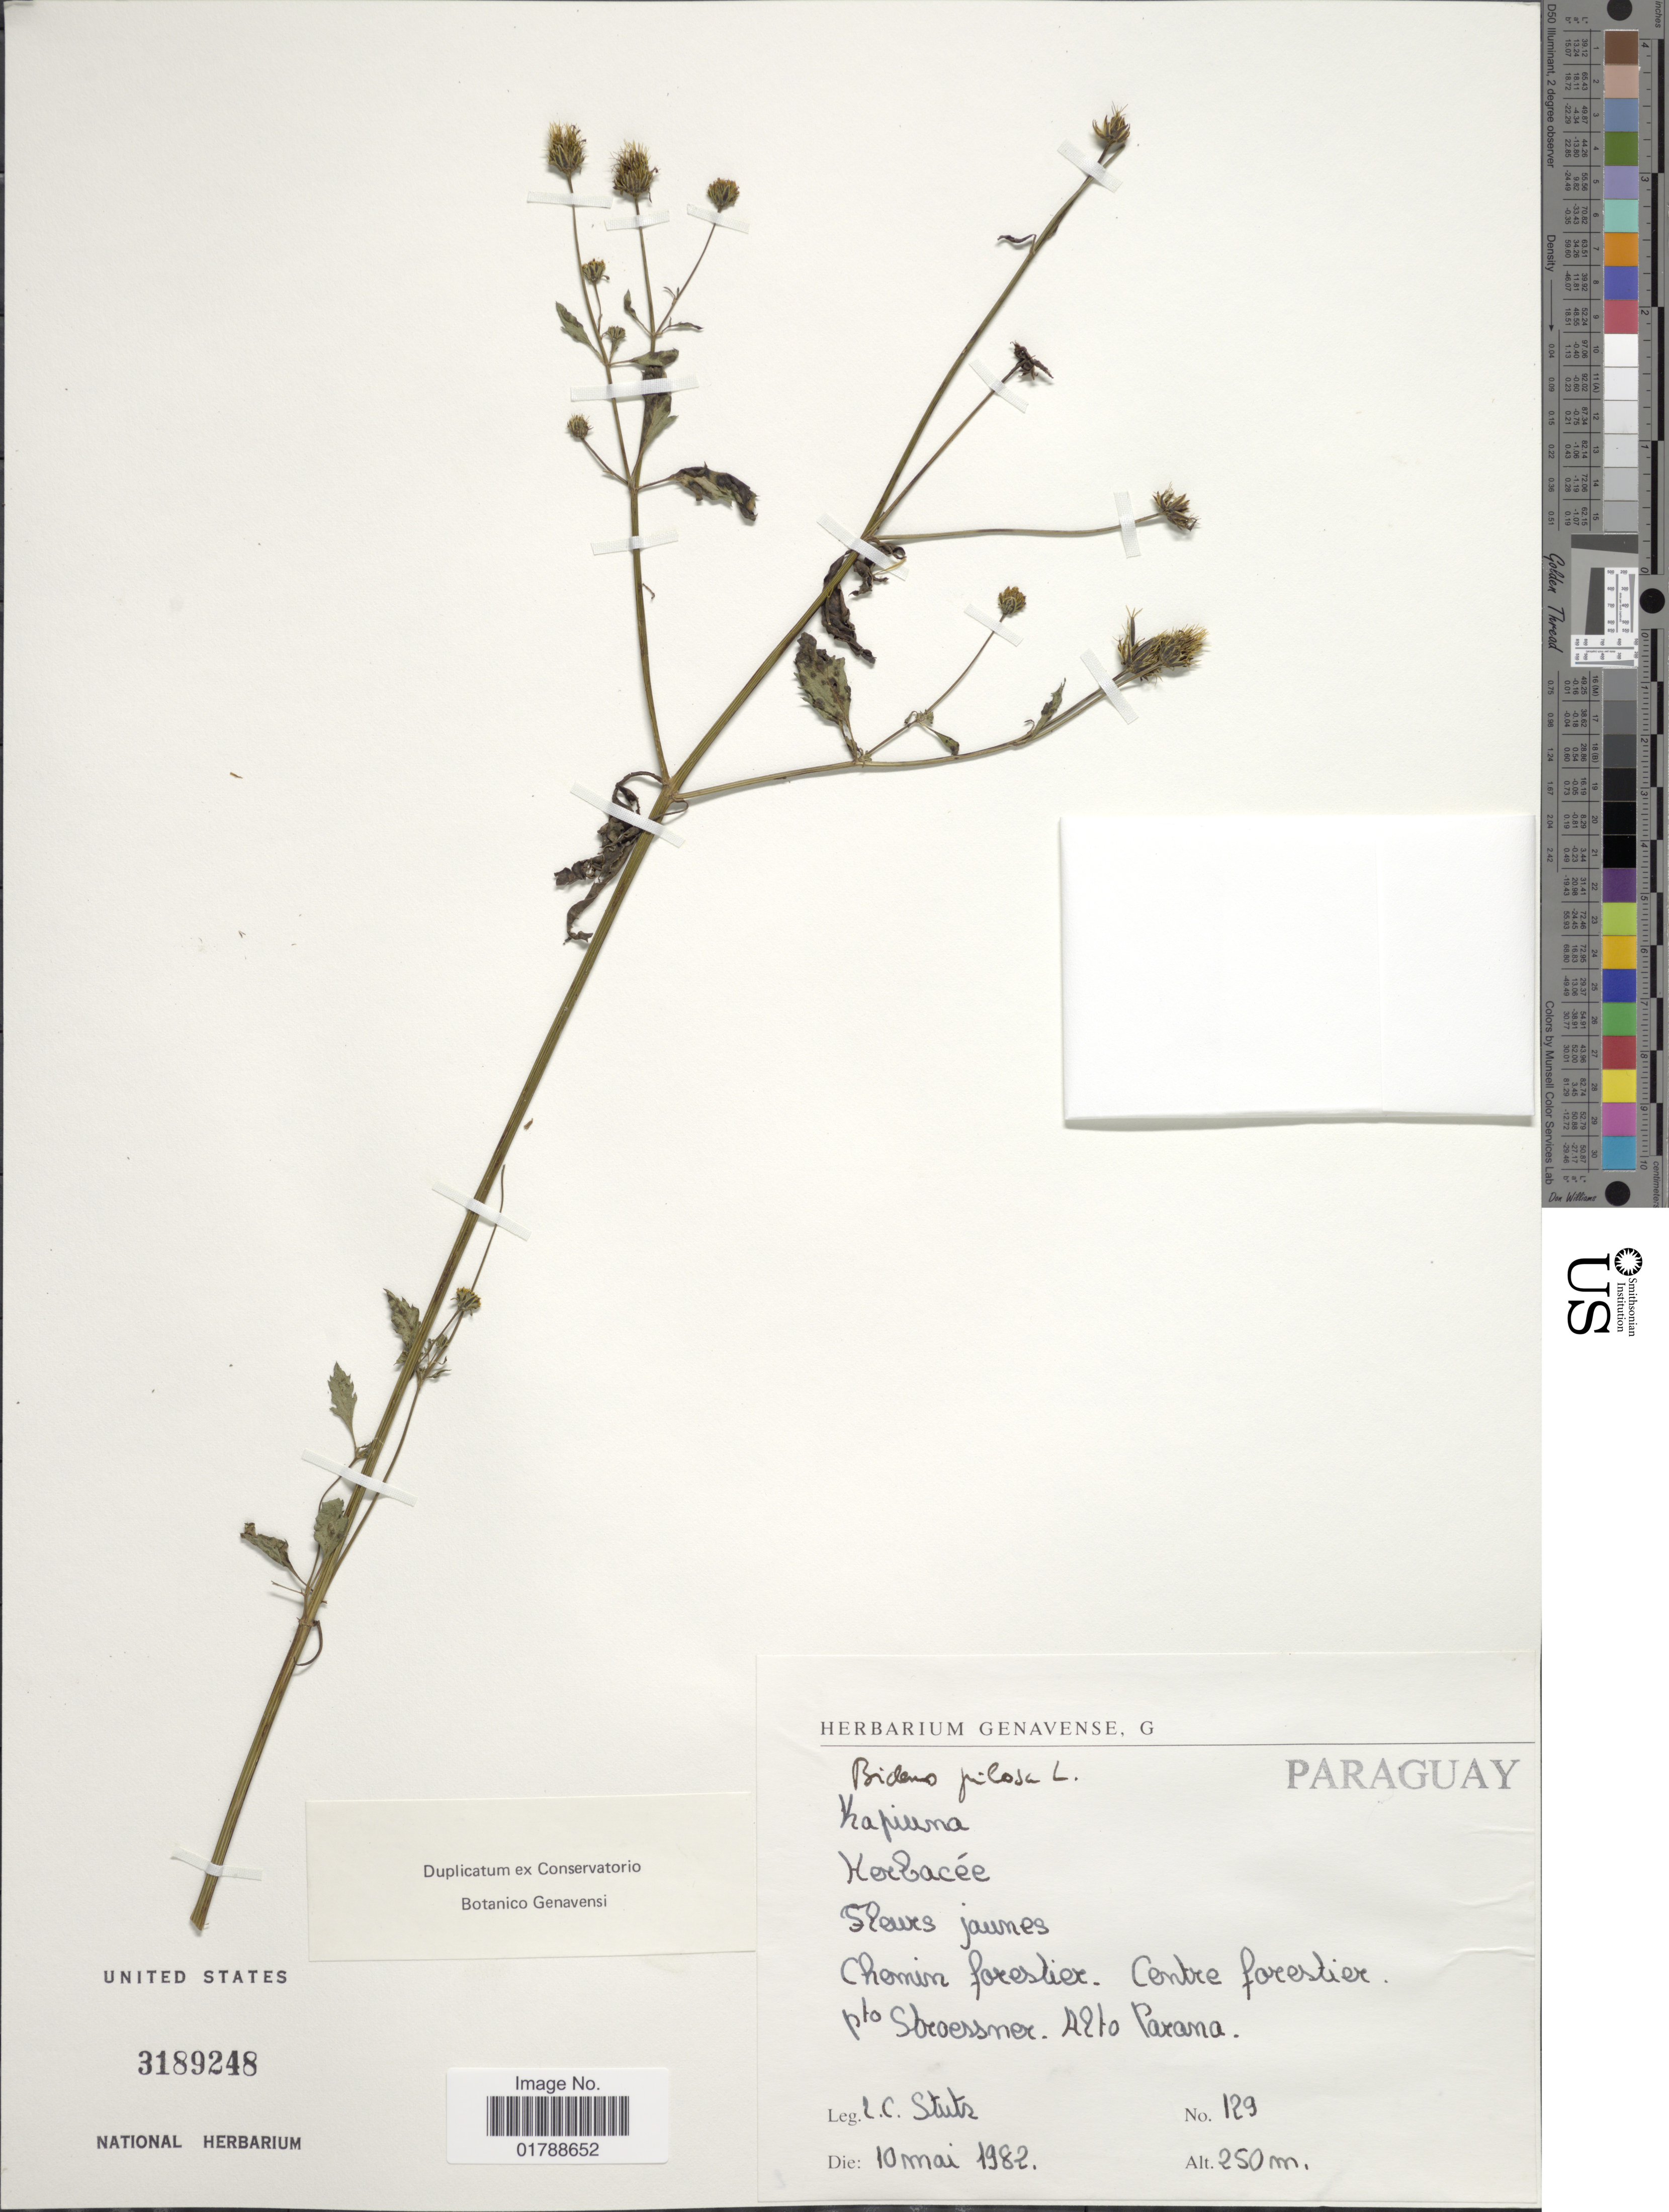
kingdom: Plantae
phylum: Tracheophyta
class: Magnoliopsida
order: Asterales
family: Asteraceae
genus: Bidens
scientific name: Bidens pilosa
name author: L.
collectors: L. Stuts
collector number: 129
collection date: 1982-05-10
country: Paraguay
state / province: Alto Parana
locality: Chemin forestier. Centre forestier. pto Stroessner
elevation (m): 250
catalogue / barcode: US 3189248